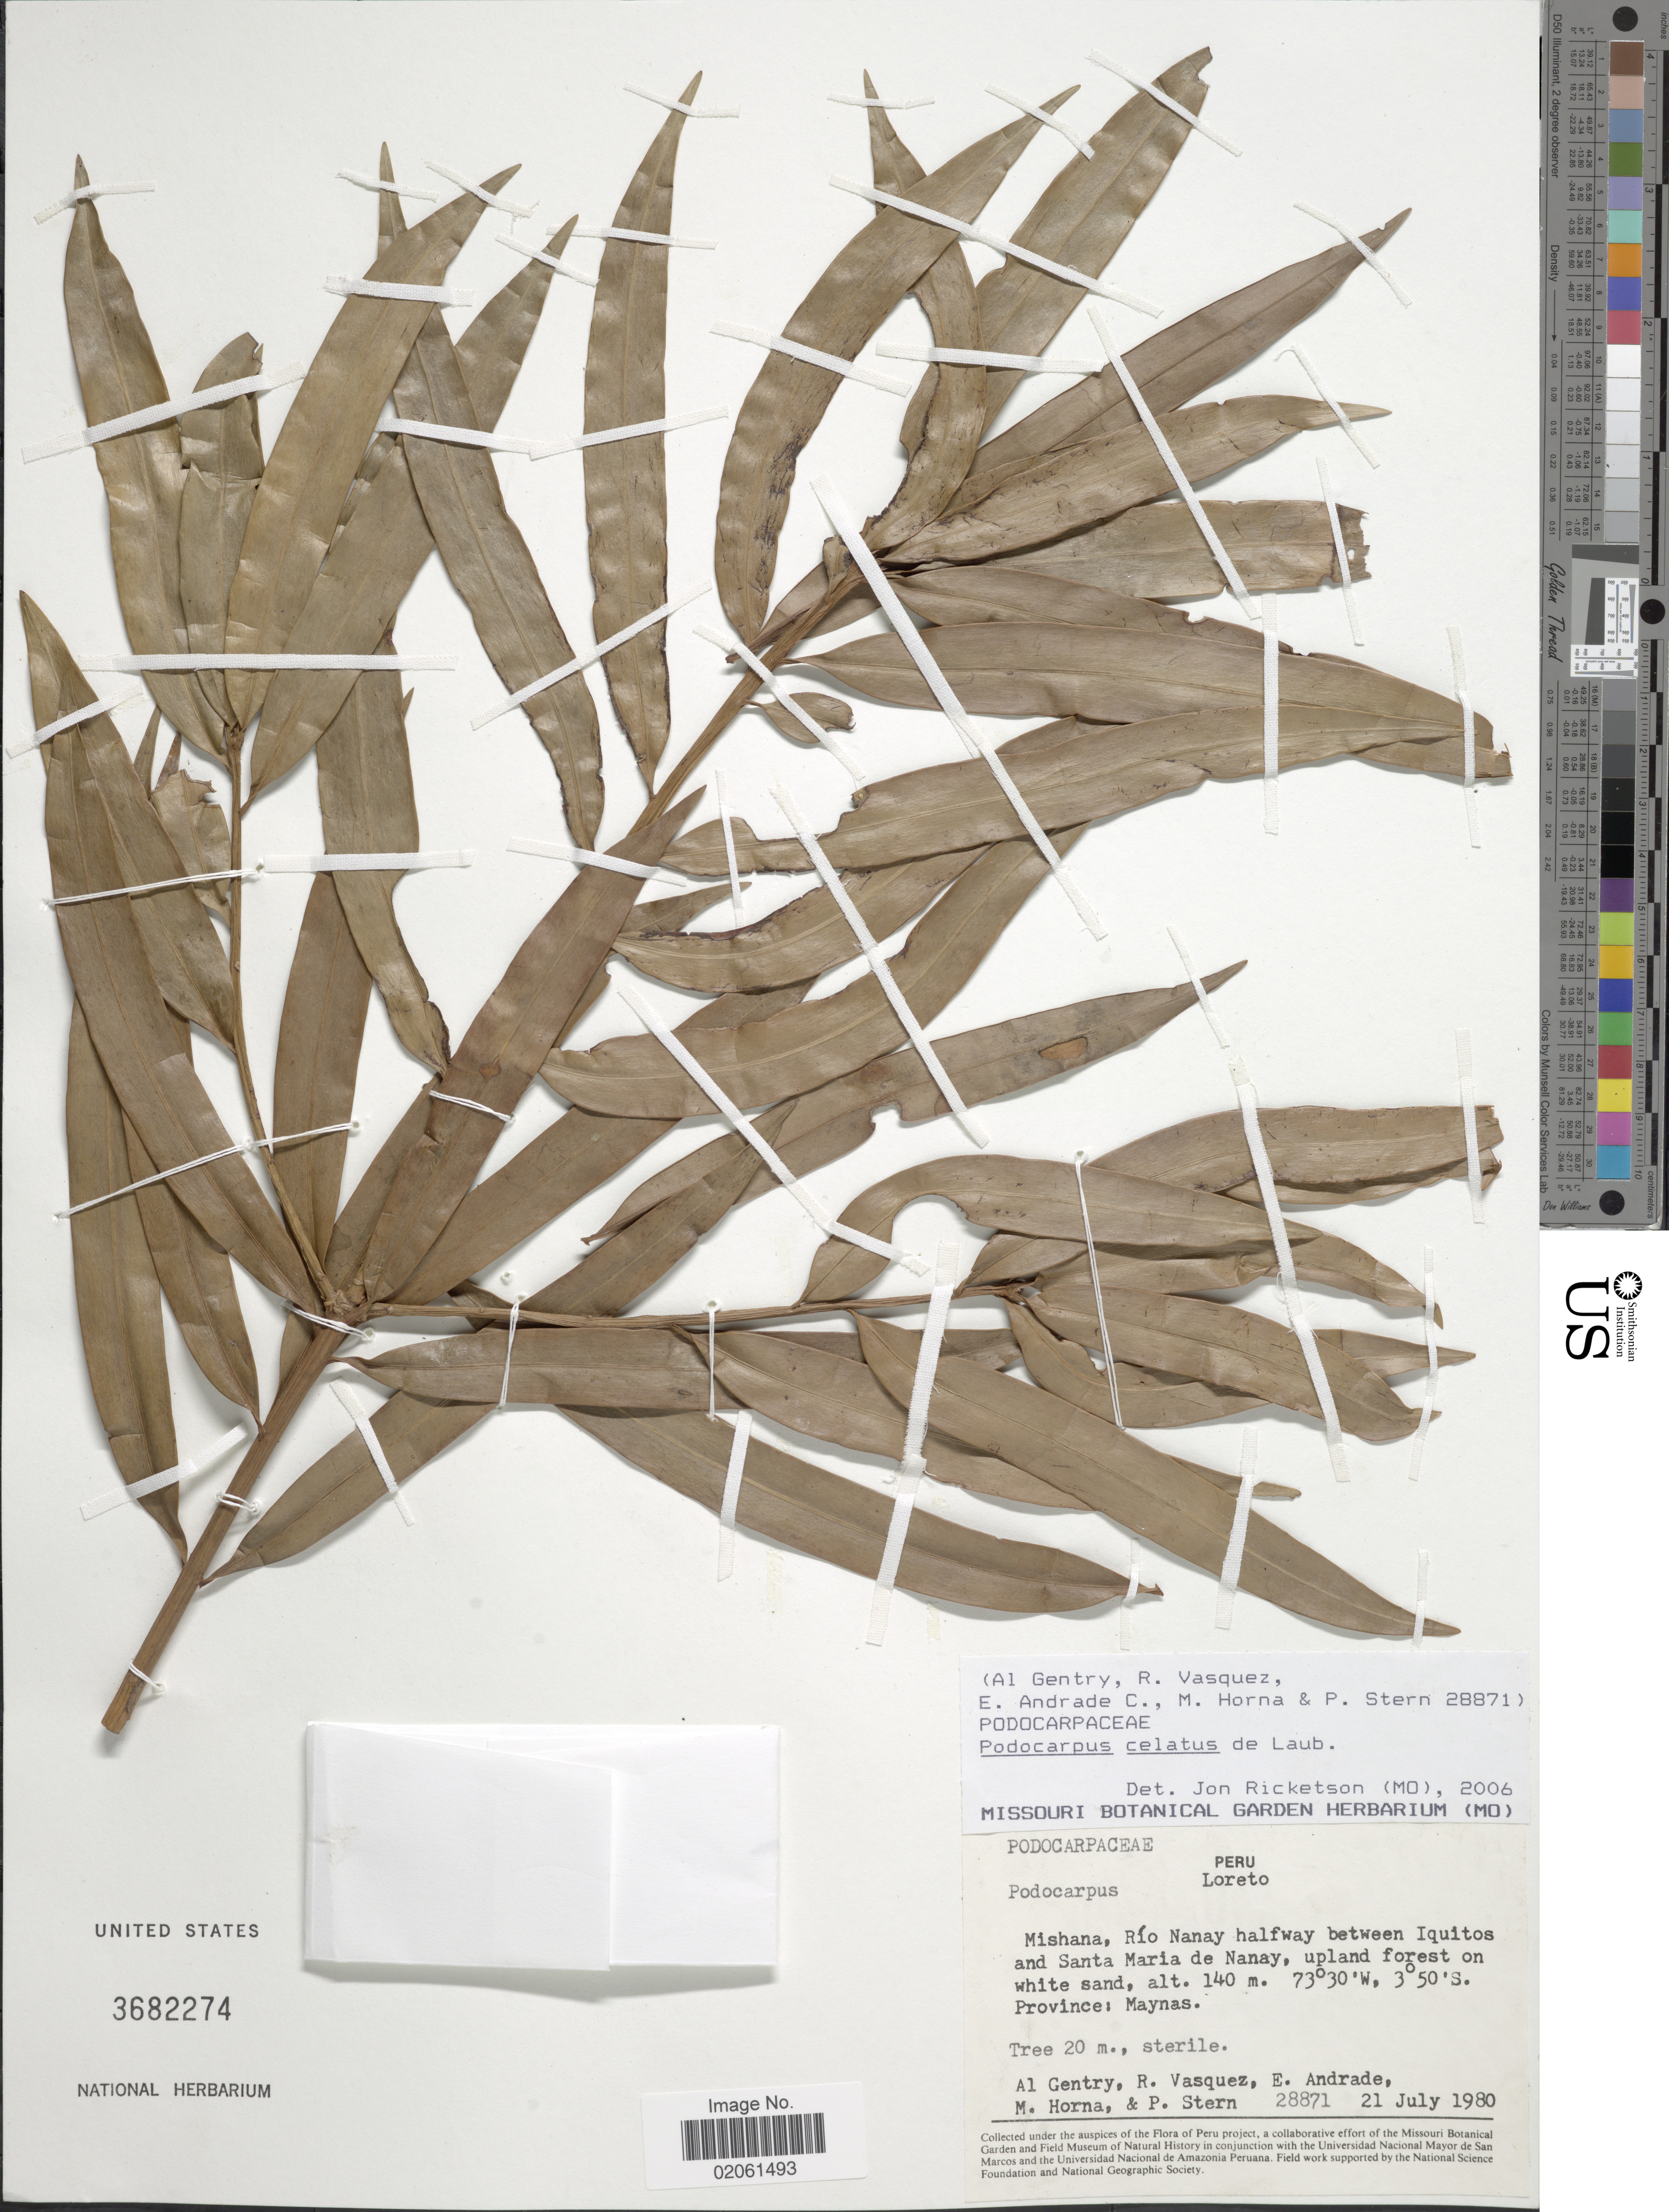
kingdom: Plantae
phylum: Tracheophyta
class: Pinopsida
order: Pinales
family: Podocarpaceae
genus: Podocarpus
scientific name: Podocarpus celatus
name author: de Laub.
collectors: A. H. Gentry, R. Vasquez, E. Andrade, M. Horna & P. Stern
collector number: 28871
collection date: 1980-07-21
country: Peru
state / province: Loreto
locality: Peru, Loreto Mishana, Rio Nanay halfway between Iquitos and Santa Maria de Nanay, upland forest on white sand.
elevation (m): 140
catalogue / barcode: US 3682274